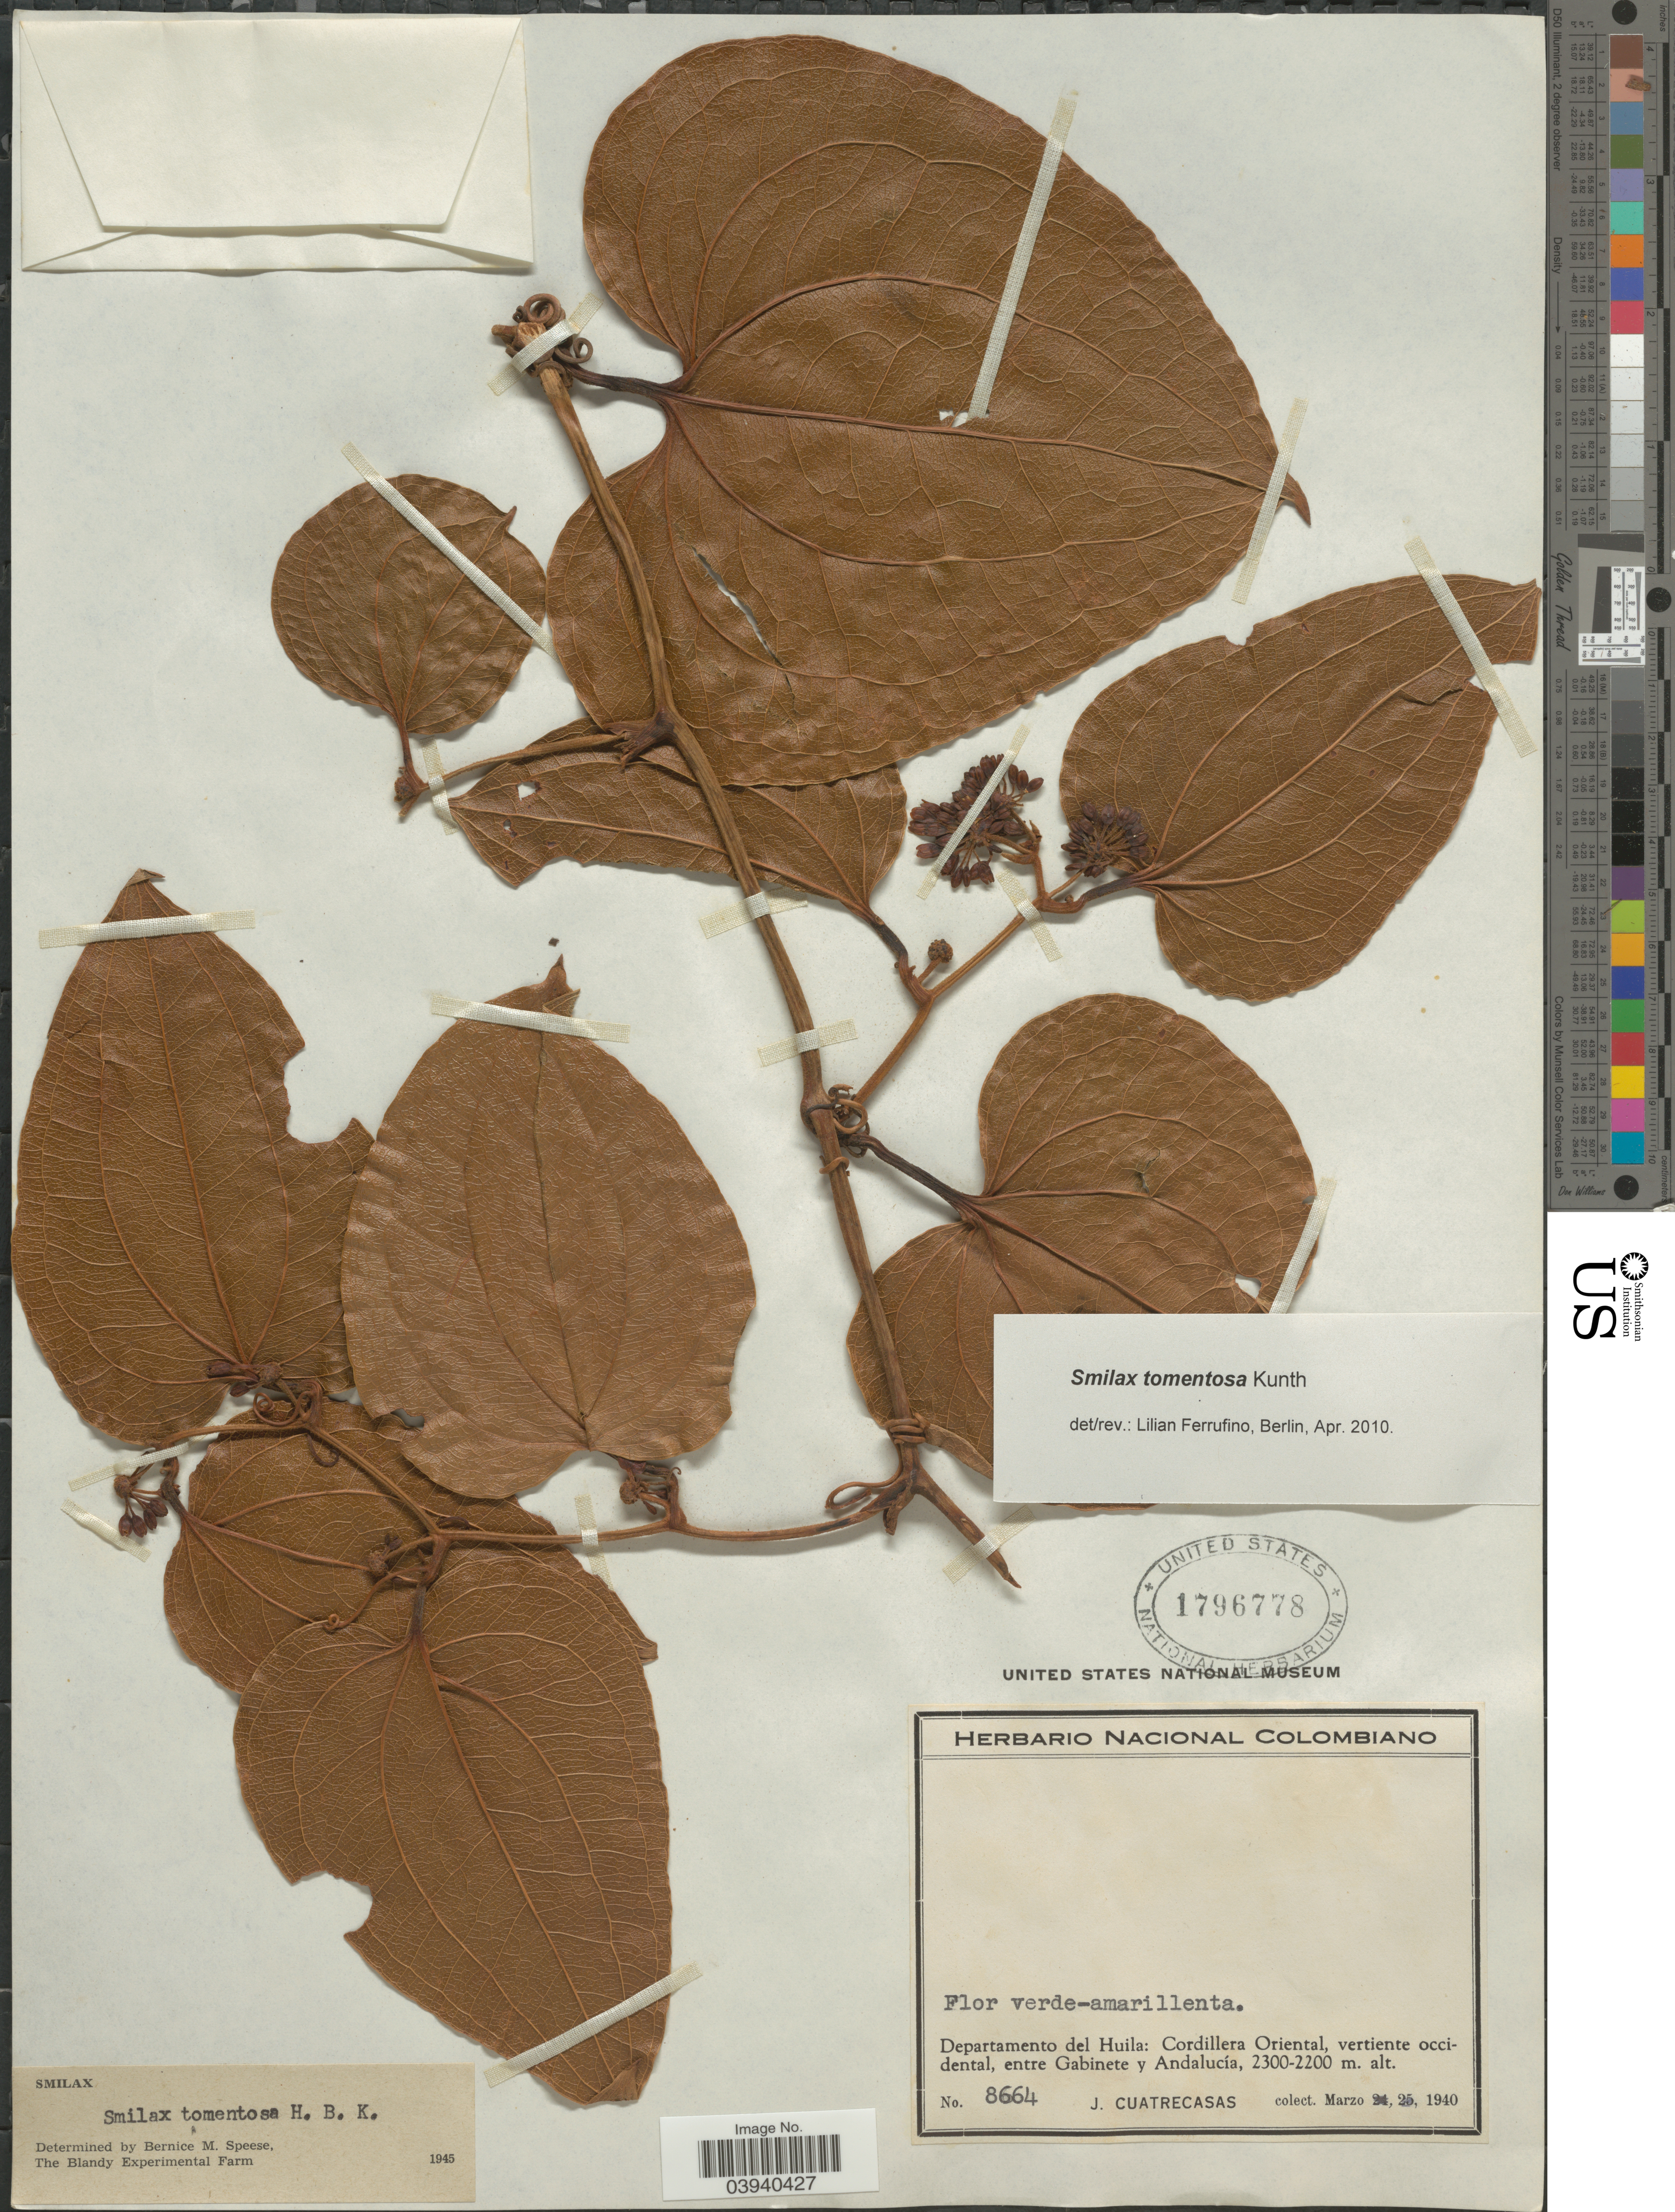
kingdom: Plantae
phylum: Tracheophyta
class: Liliopsida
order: Liliales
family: Smilacaceae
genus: Smilax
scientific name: Smilax tomentosa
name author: Kunth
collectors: J. Cuatrecasas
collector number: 8664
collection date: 1940-03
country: Colombia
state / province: Huila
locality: Departamento del Huila: Cordillera Oriental, vertiente occidental, entre Gabinete y Andalucía.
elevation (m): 2200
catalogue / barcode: US 1796778